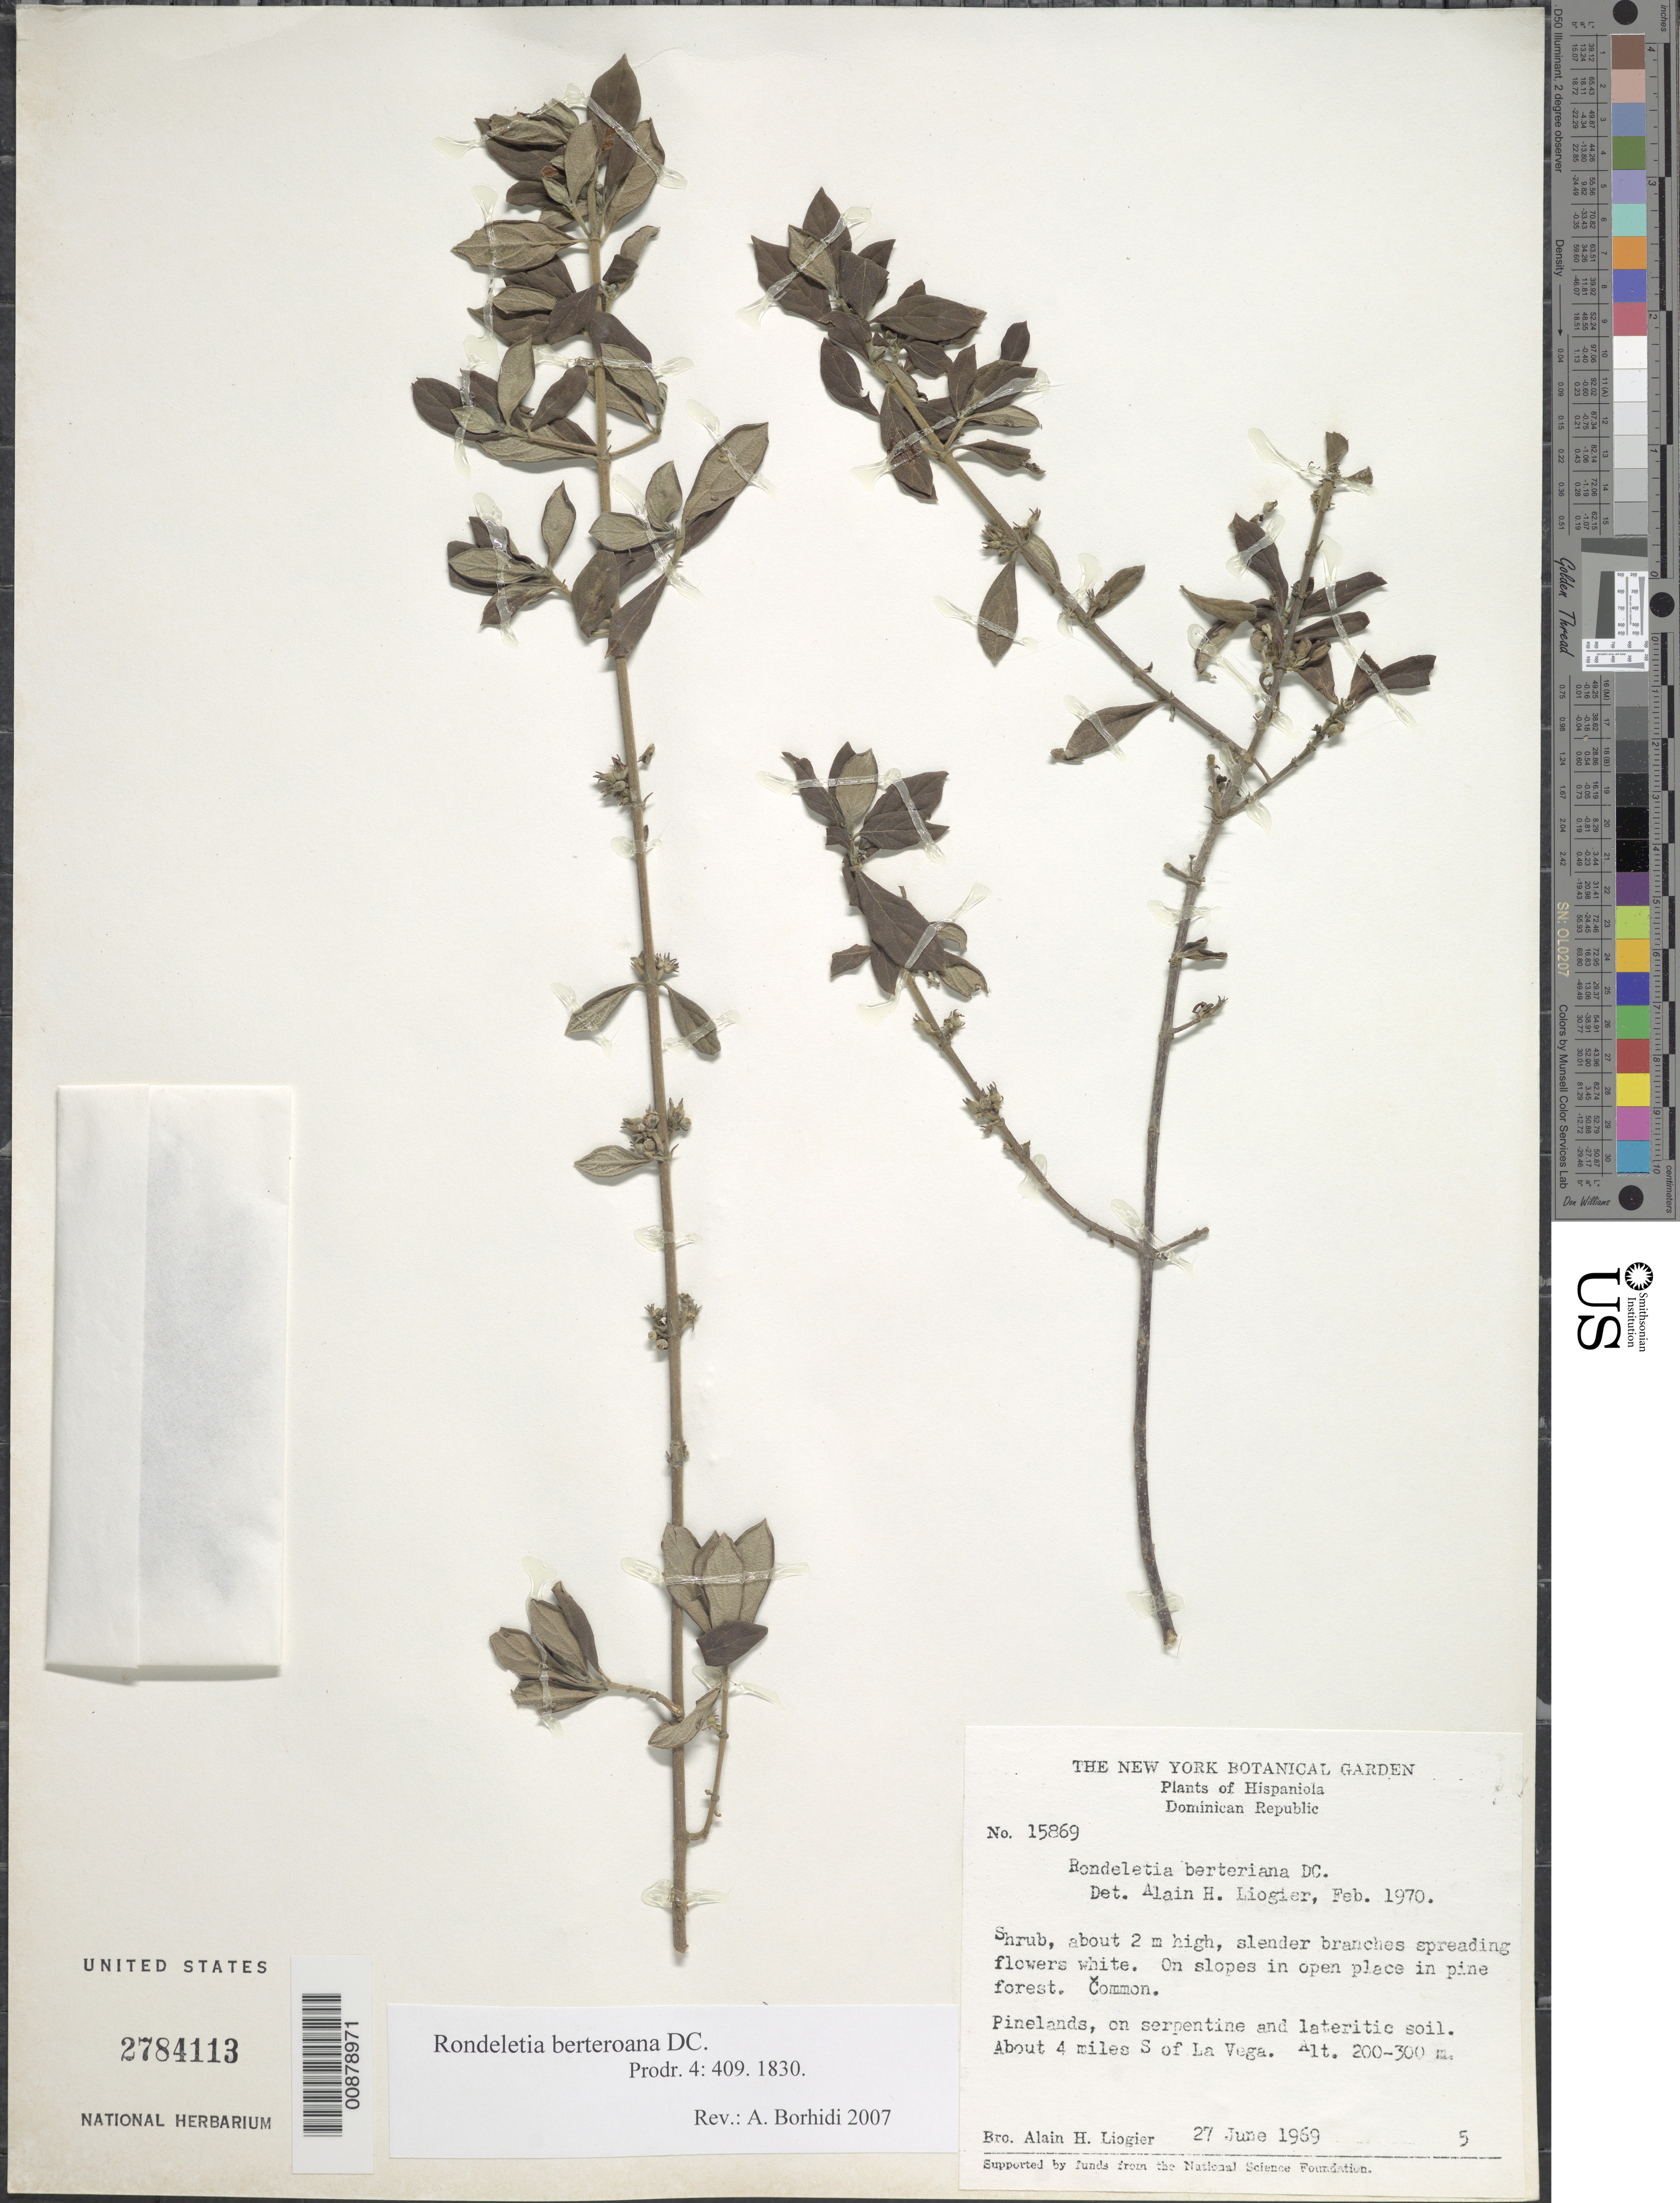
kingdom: Plantae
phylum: Tracheophyta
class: Magnoliopsida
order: Gentianales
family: Rubiaceae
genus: Rondeletia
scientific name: Rondeletia berteroana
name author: DC.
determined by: Borhidi, Attila L.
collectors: A. H. Liogier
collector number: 15869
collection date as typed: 27 Jun 1969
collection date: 1969-06-27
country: Dominican Republic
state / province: La Vega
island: Hispaniola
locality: La Vega, about 4 mi. S of.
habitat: Pinelands on serpentine and lateritic soil. On slopes in open places in pine forest.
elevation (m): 200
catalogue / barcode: US 2784113